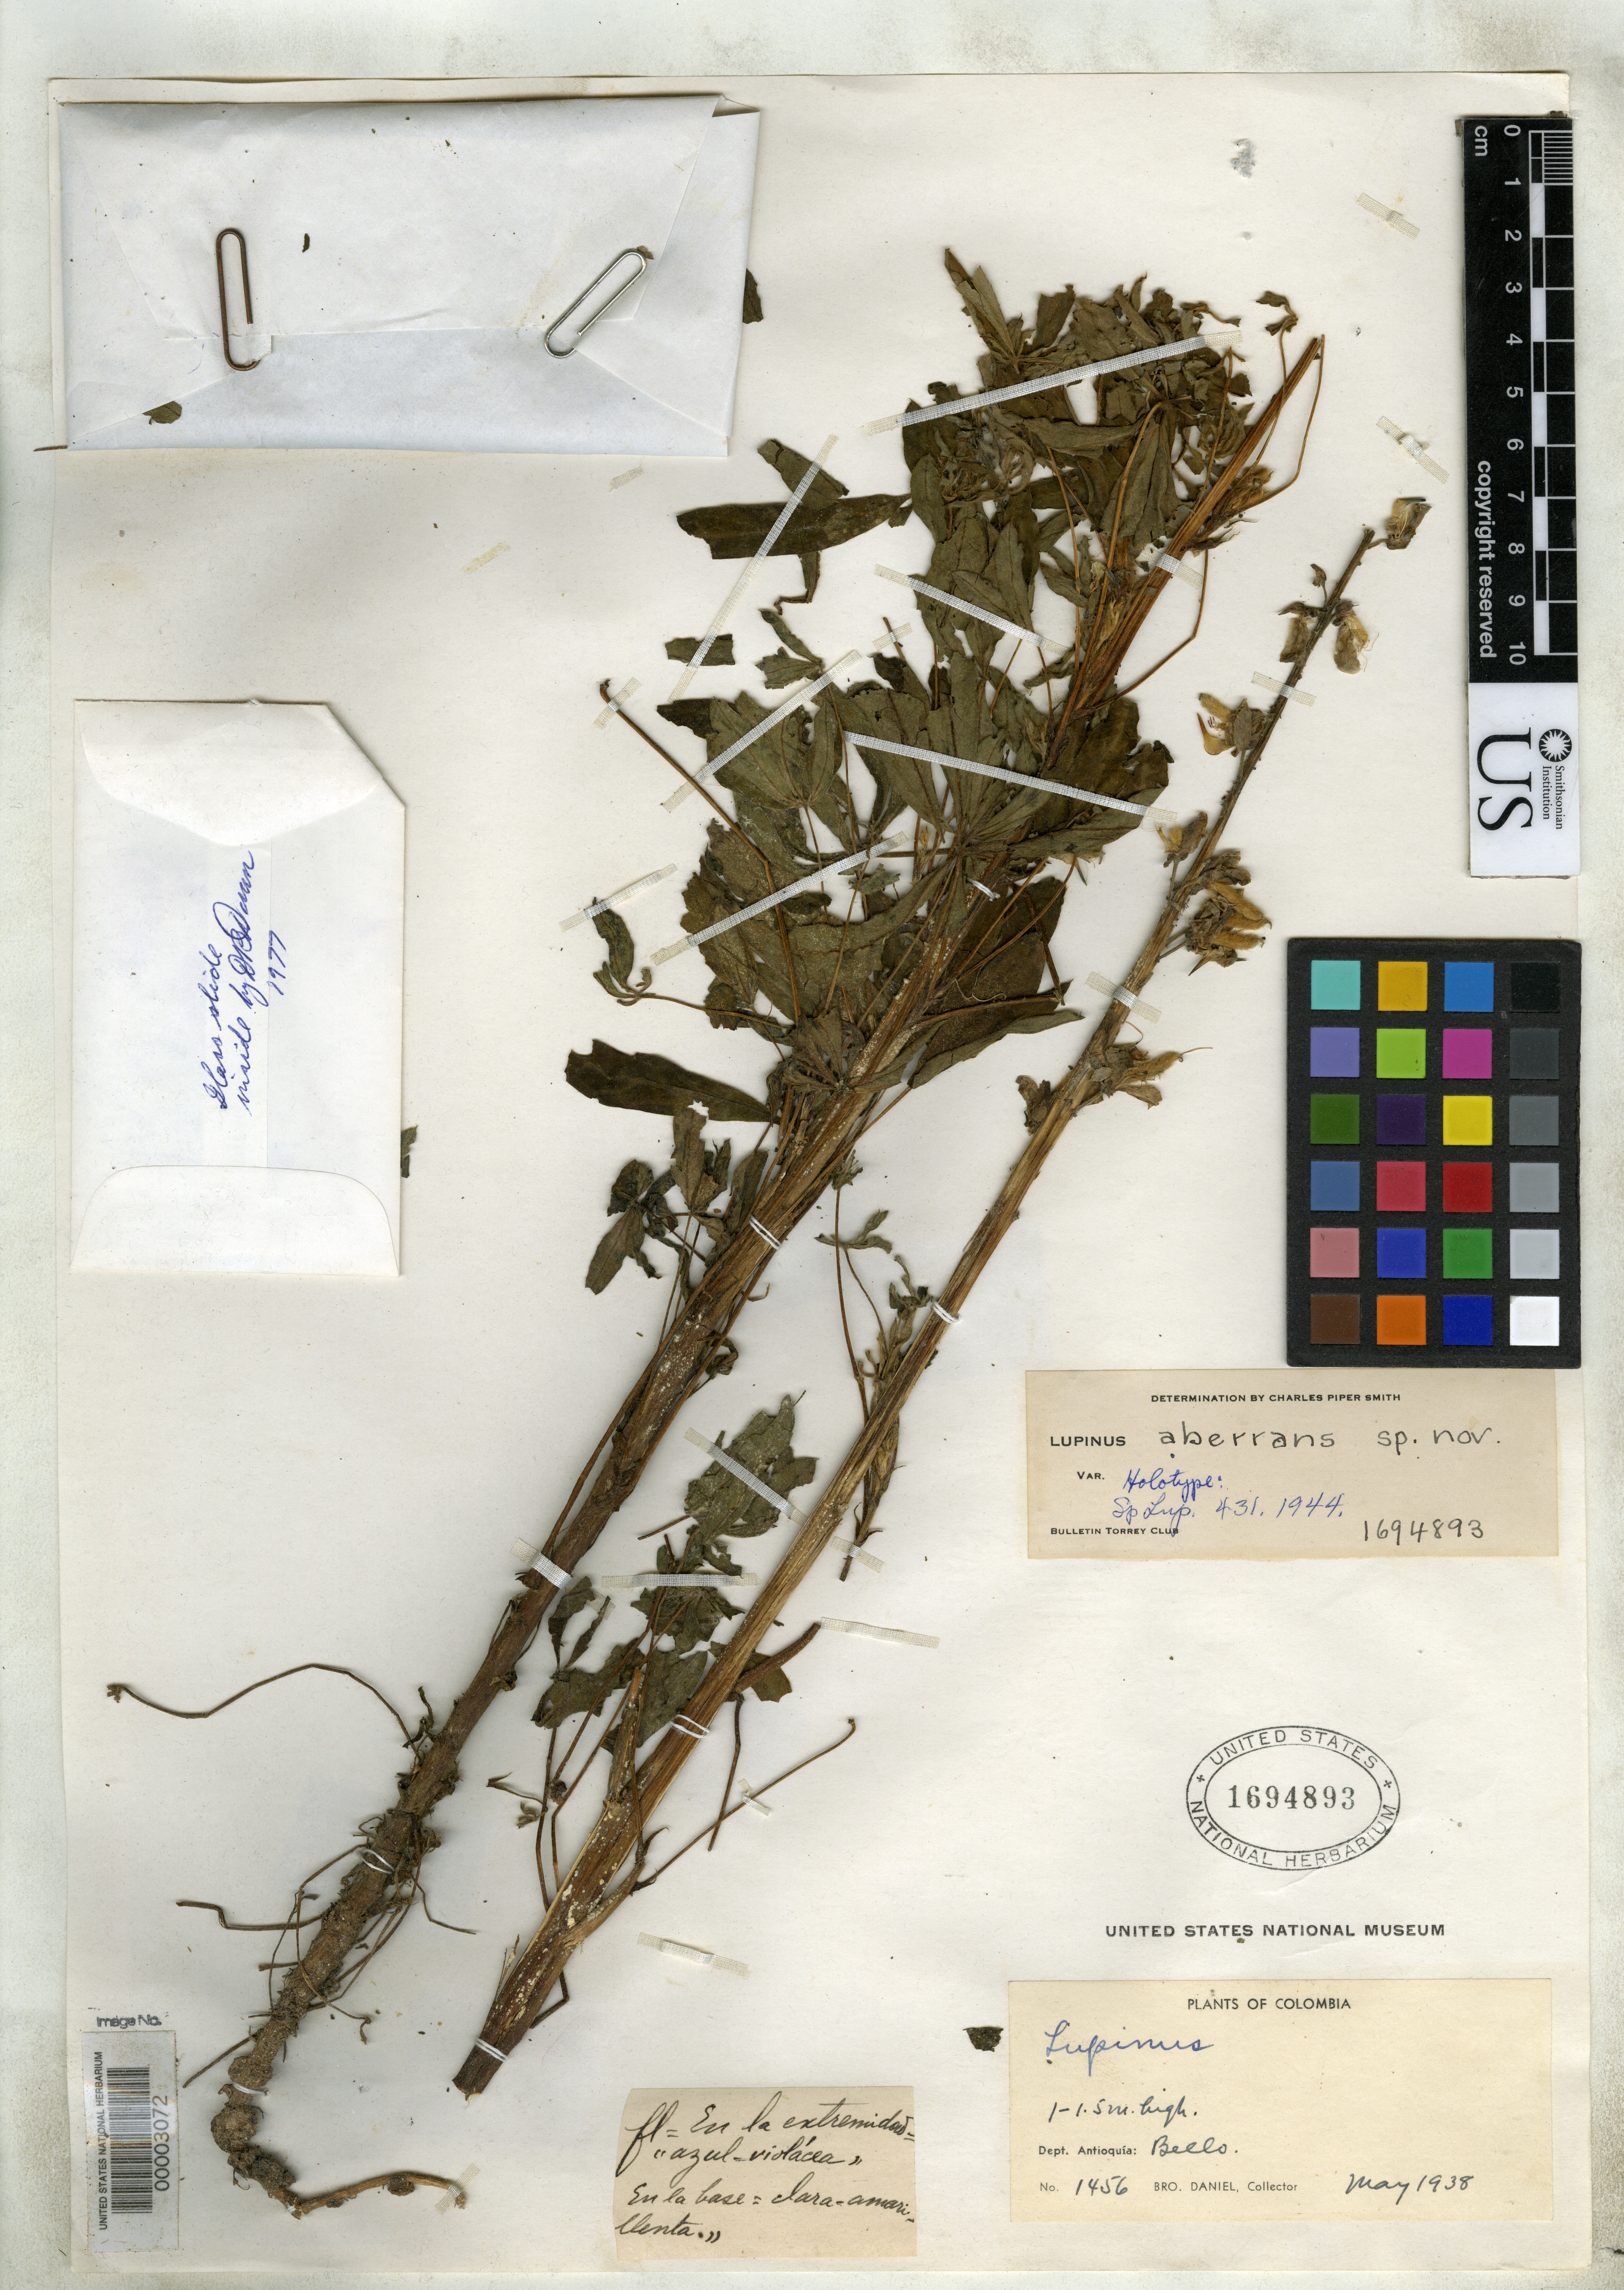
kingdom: Plantae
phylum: Tracheophyta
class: Magnoliopsida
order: Fabales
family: Fabaceae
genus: Lupinus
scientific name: Lupinus aberrans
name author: C.P. Sm.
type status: Holotype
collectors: Bro. Daniel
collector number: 1456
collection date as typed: May 1938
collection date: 1938-05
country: Colombia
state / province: Antioquia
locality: Bello.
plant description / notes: Protologue cites type specimen at "h 66" [herbarium 66 = United States National Herbarium].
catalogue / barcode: US 1694893